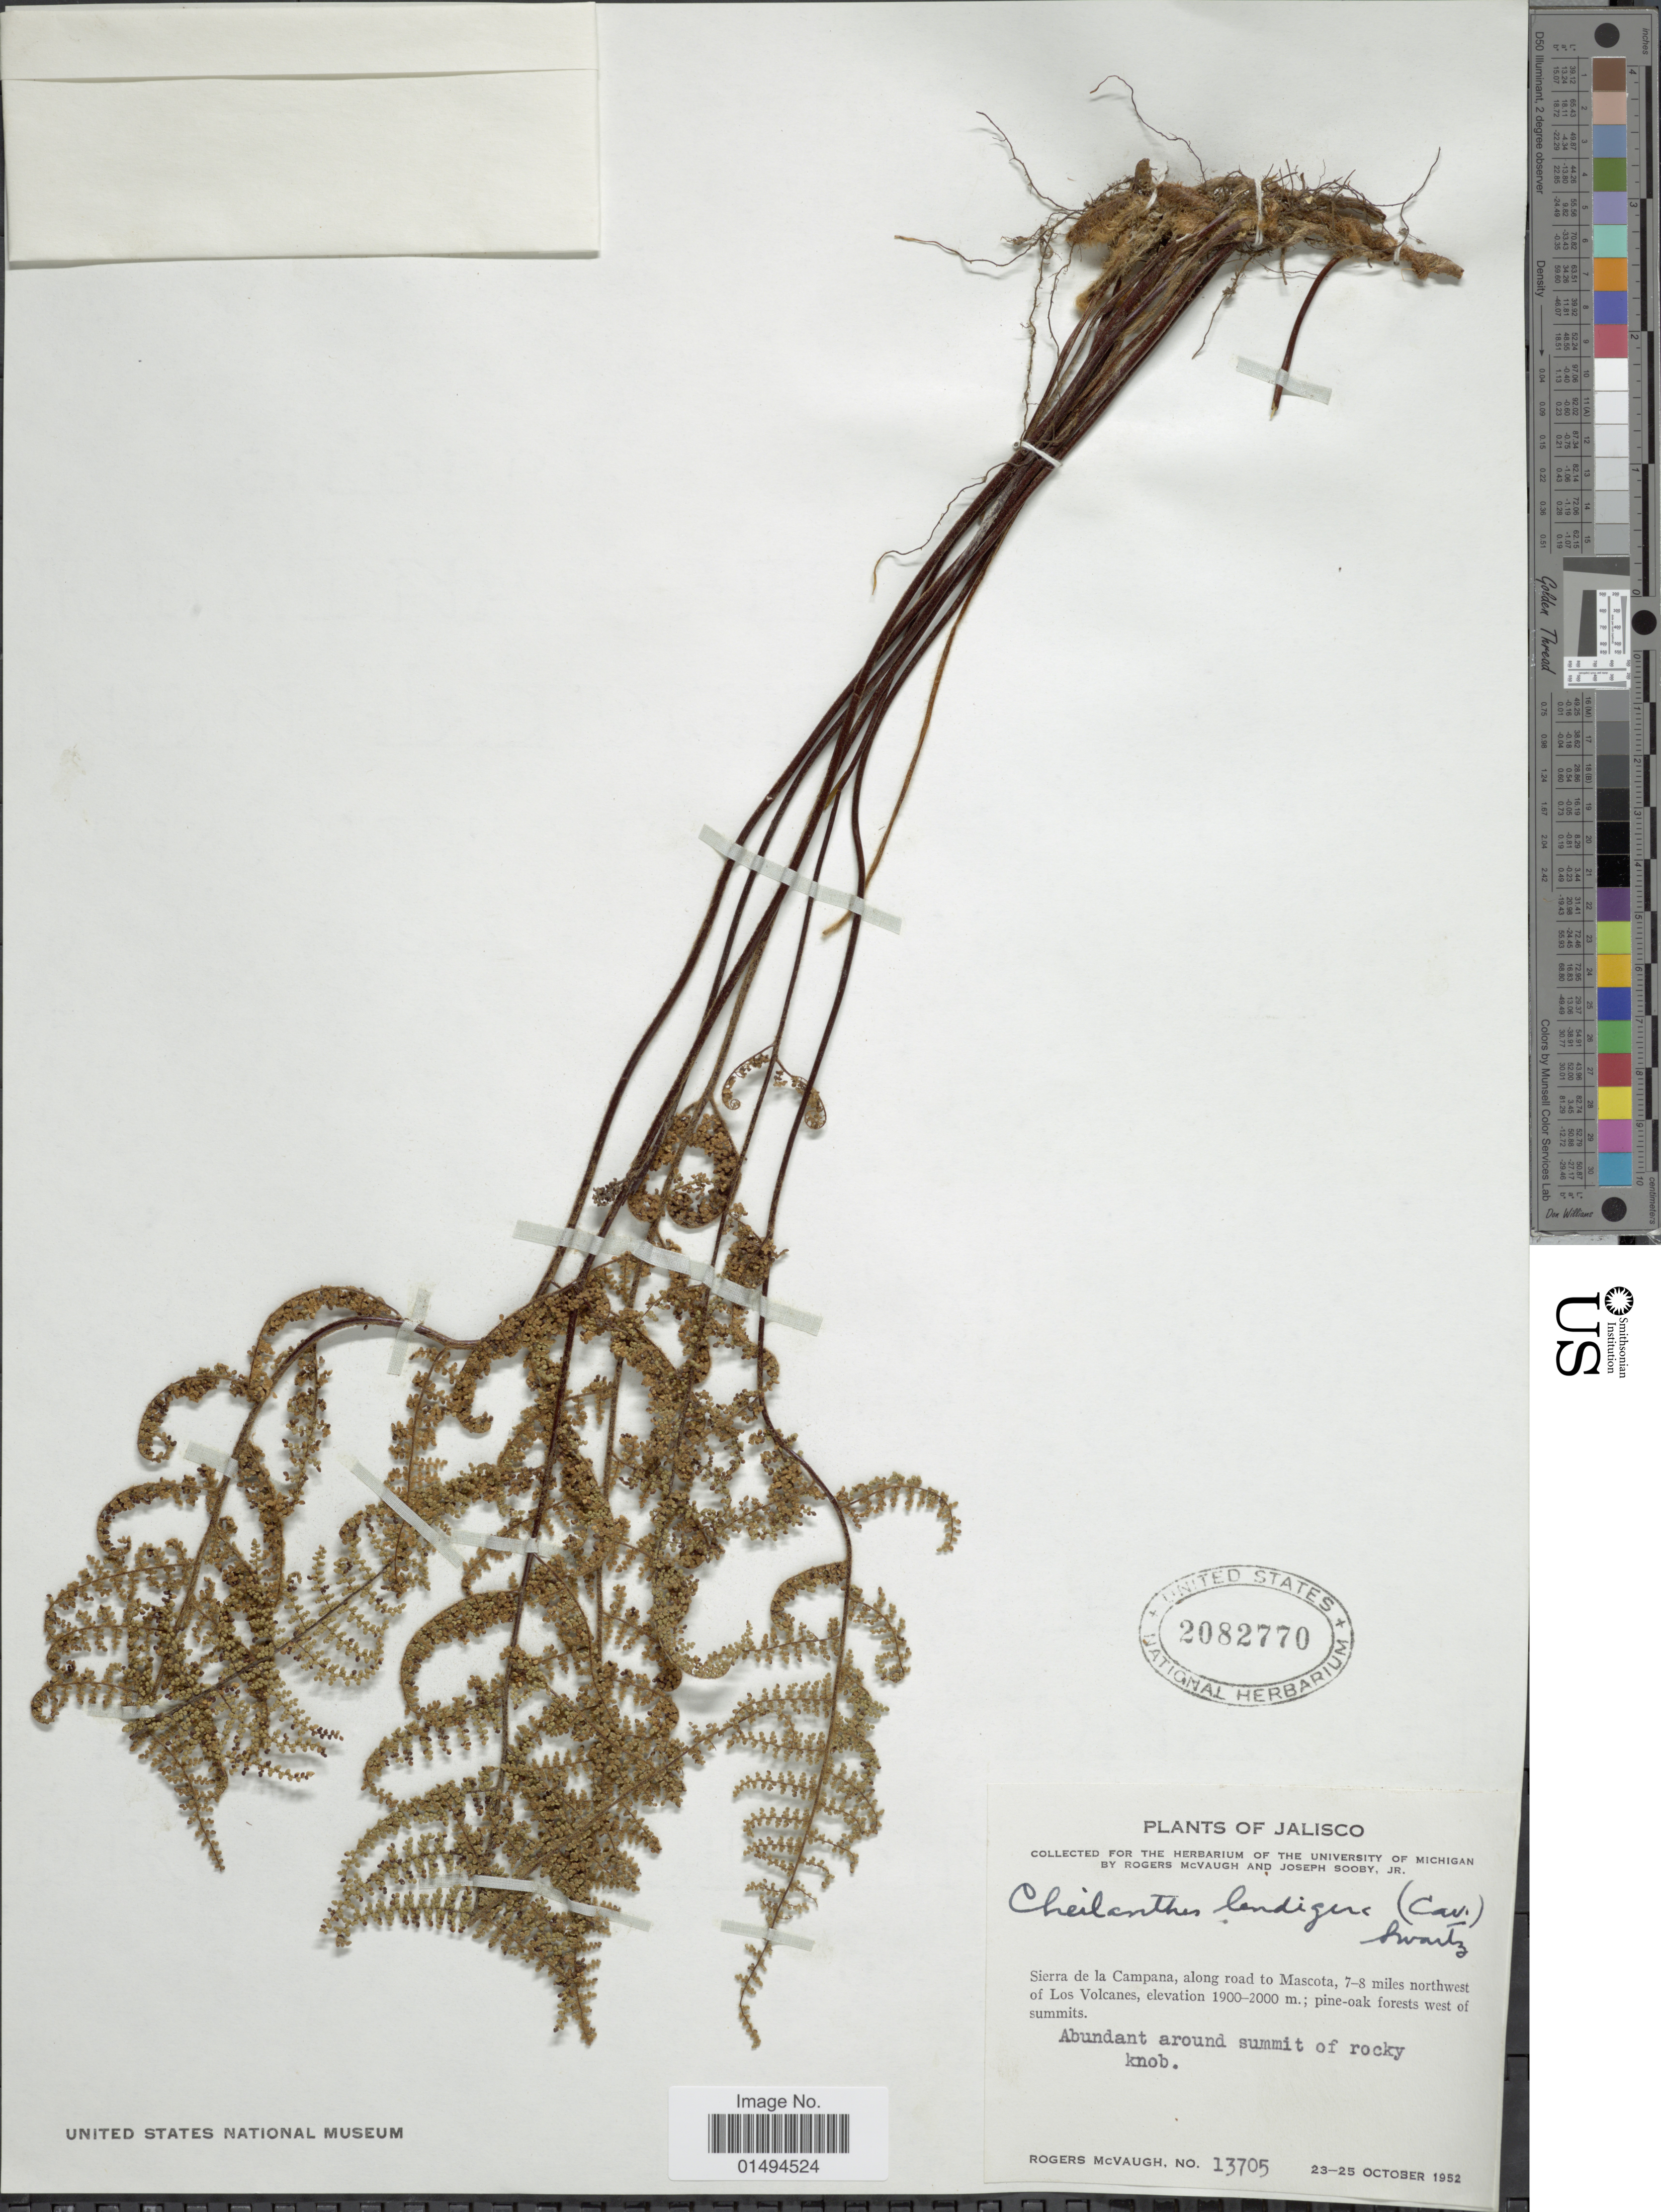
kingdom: Plantae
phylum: Tracheophyta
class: Polypodiopsida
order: Polypodiales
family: Pteridaceae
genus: Myriopteris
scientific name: Myriopteris lendigera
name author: (Cav.) J. Sm.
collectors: R. McVaugh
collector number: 13705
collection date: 1952-10-23/1952-10-25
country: Mexico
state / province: Jalisco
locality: Sierra de la Campana, along road to Mascota, 7-8 miles northwest of Los Volcanes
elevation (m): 1900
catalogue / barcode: US 2082770